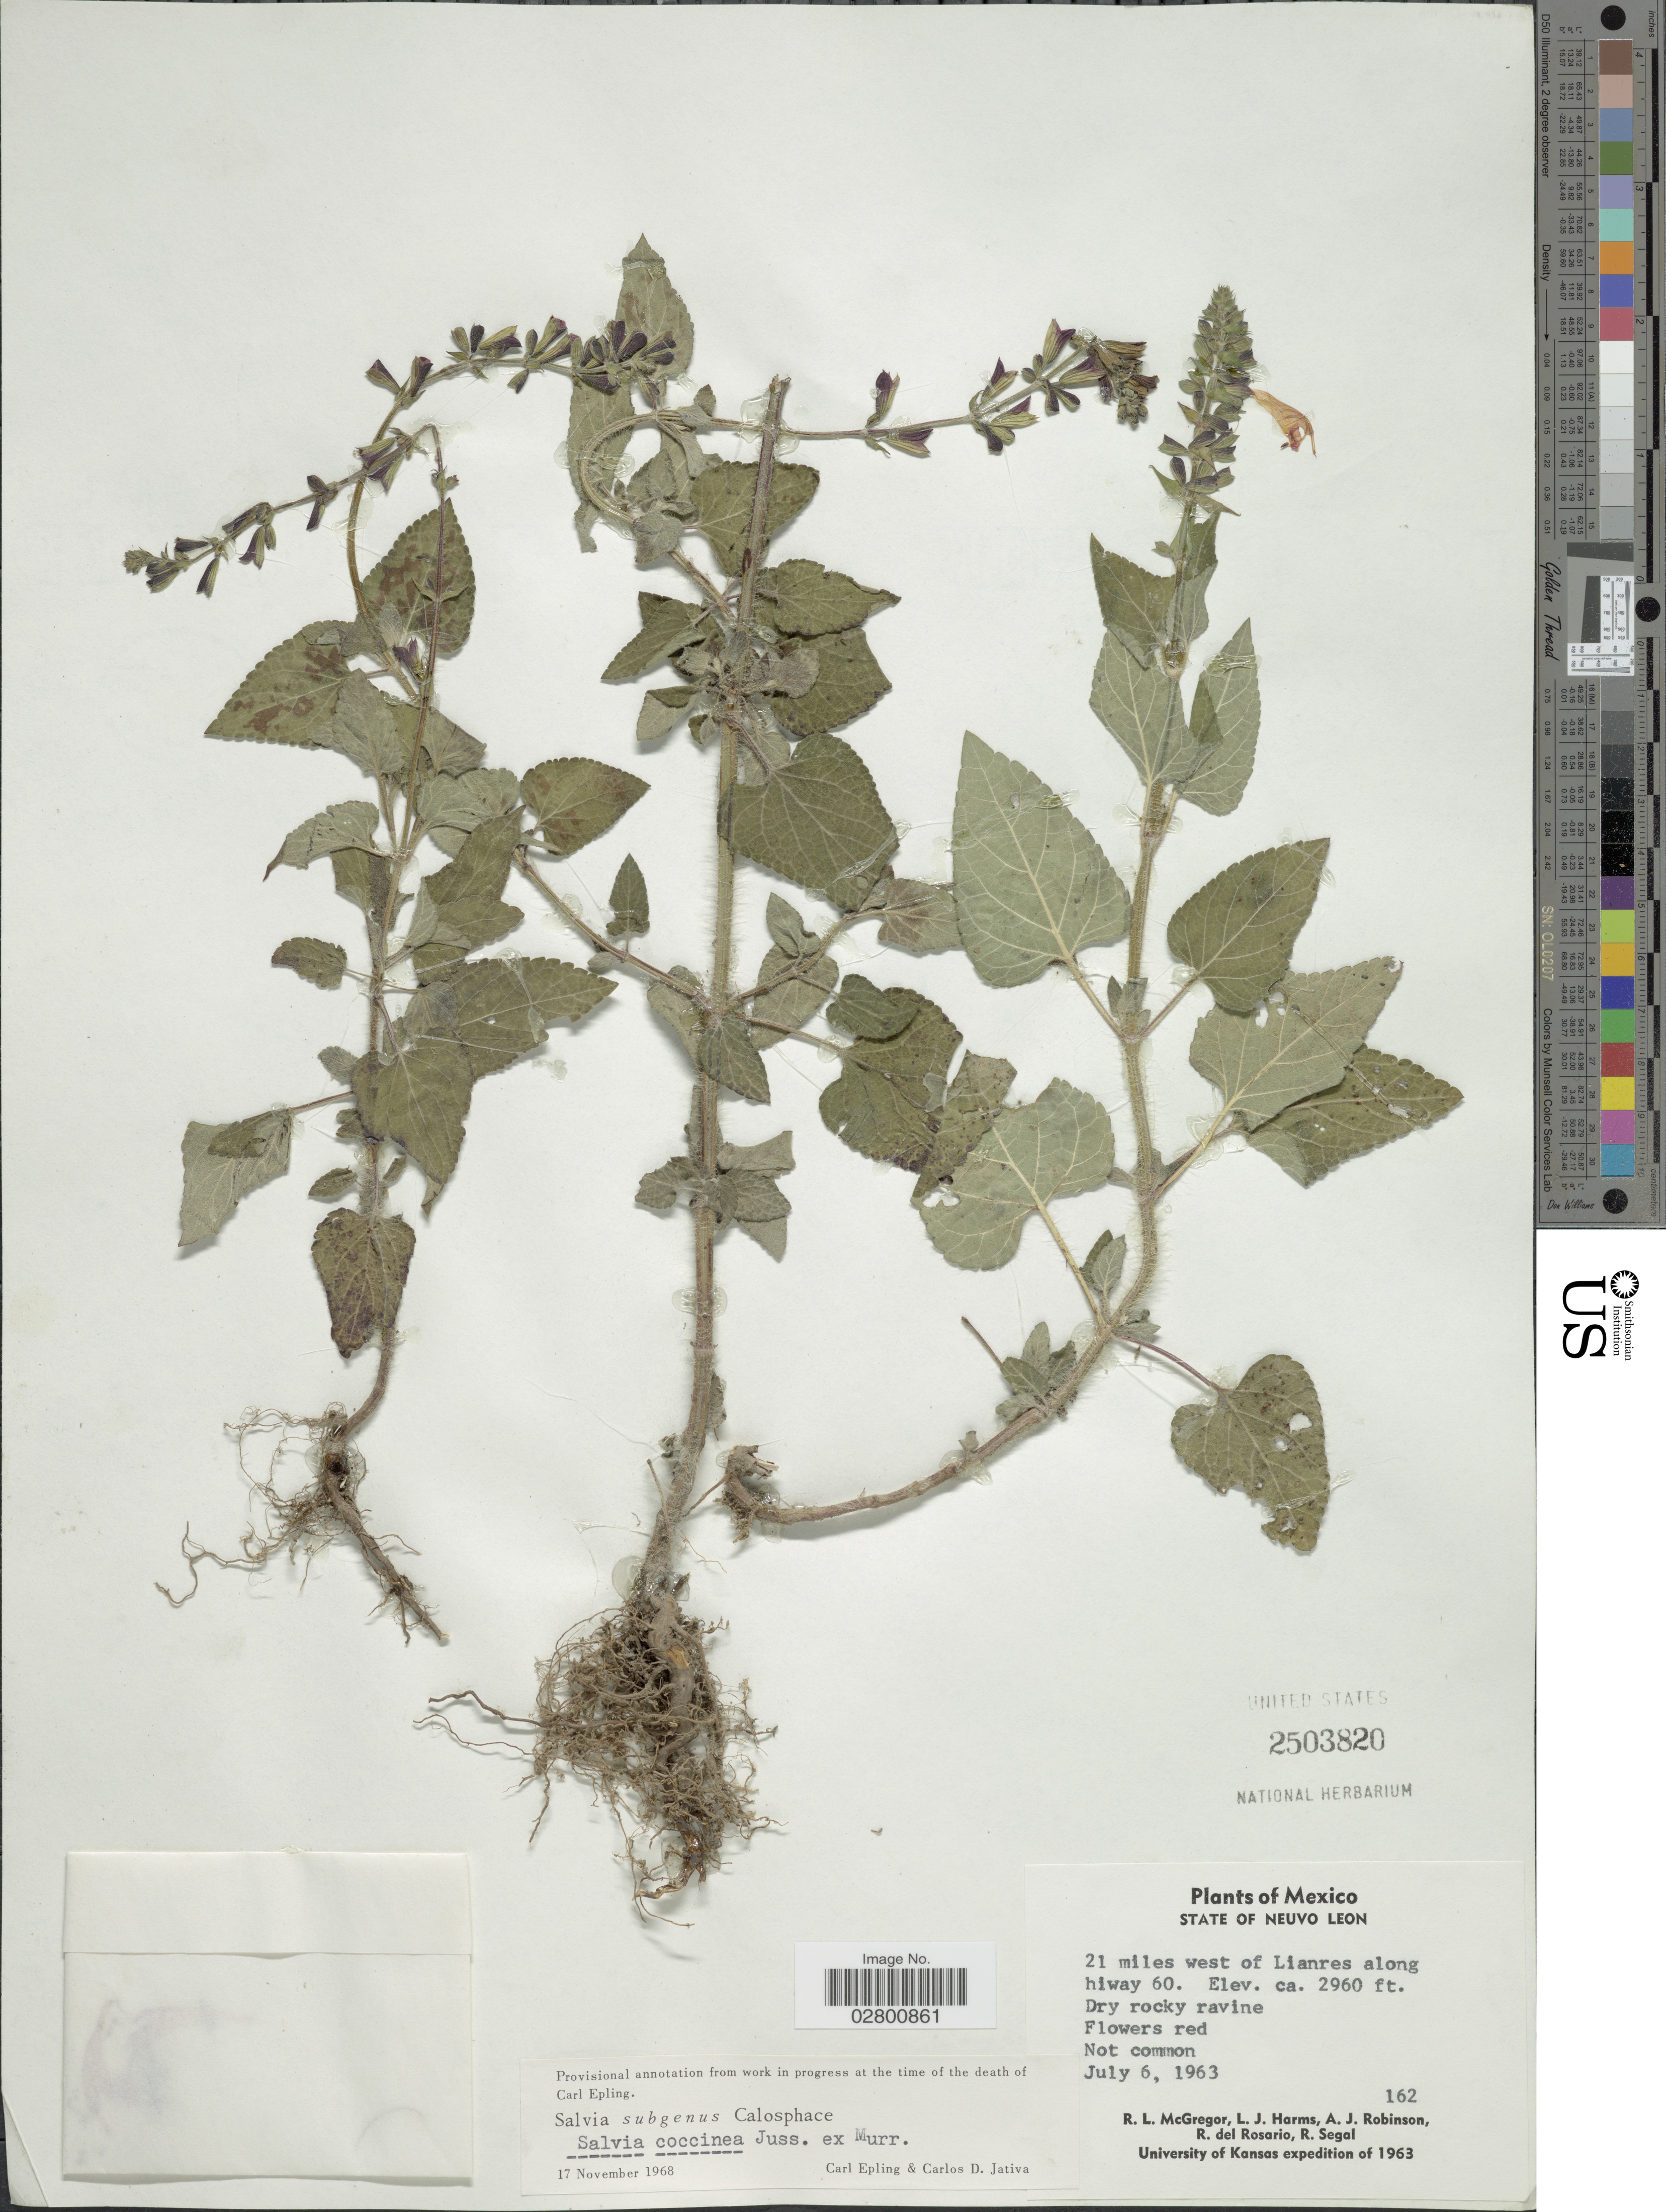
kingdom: Plantae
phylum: Tracheophyta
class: Magnoliopsida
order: Lamiales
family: Lamiaceae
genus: Salvia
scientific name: Salvia coccinea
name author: Etlinger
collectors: R. McGregor, L. Harms, A. J. Robinson, R. del Rosario & R. Segal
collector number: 162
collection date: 1963-07-06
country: Mexico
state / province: Nuevo León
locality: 21 miles west of Lianres along hiway 60.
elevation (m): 902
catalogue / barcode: US 2503820